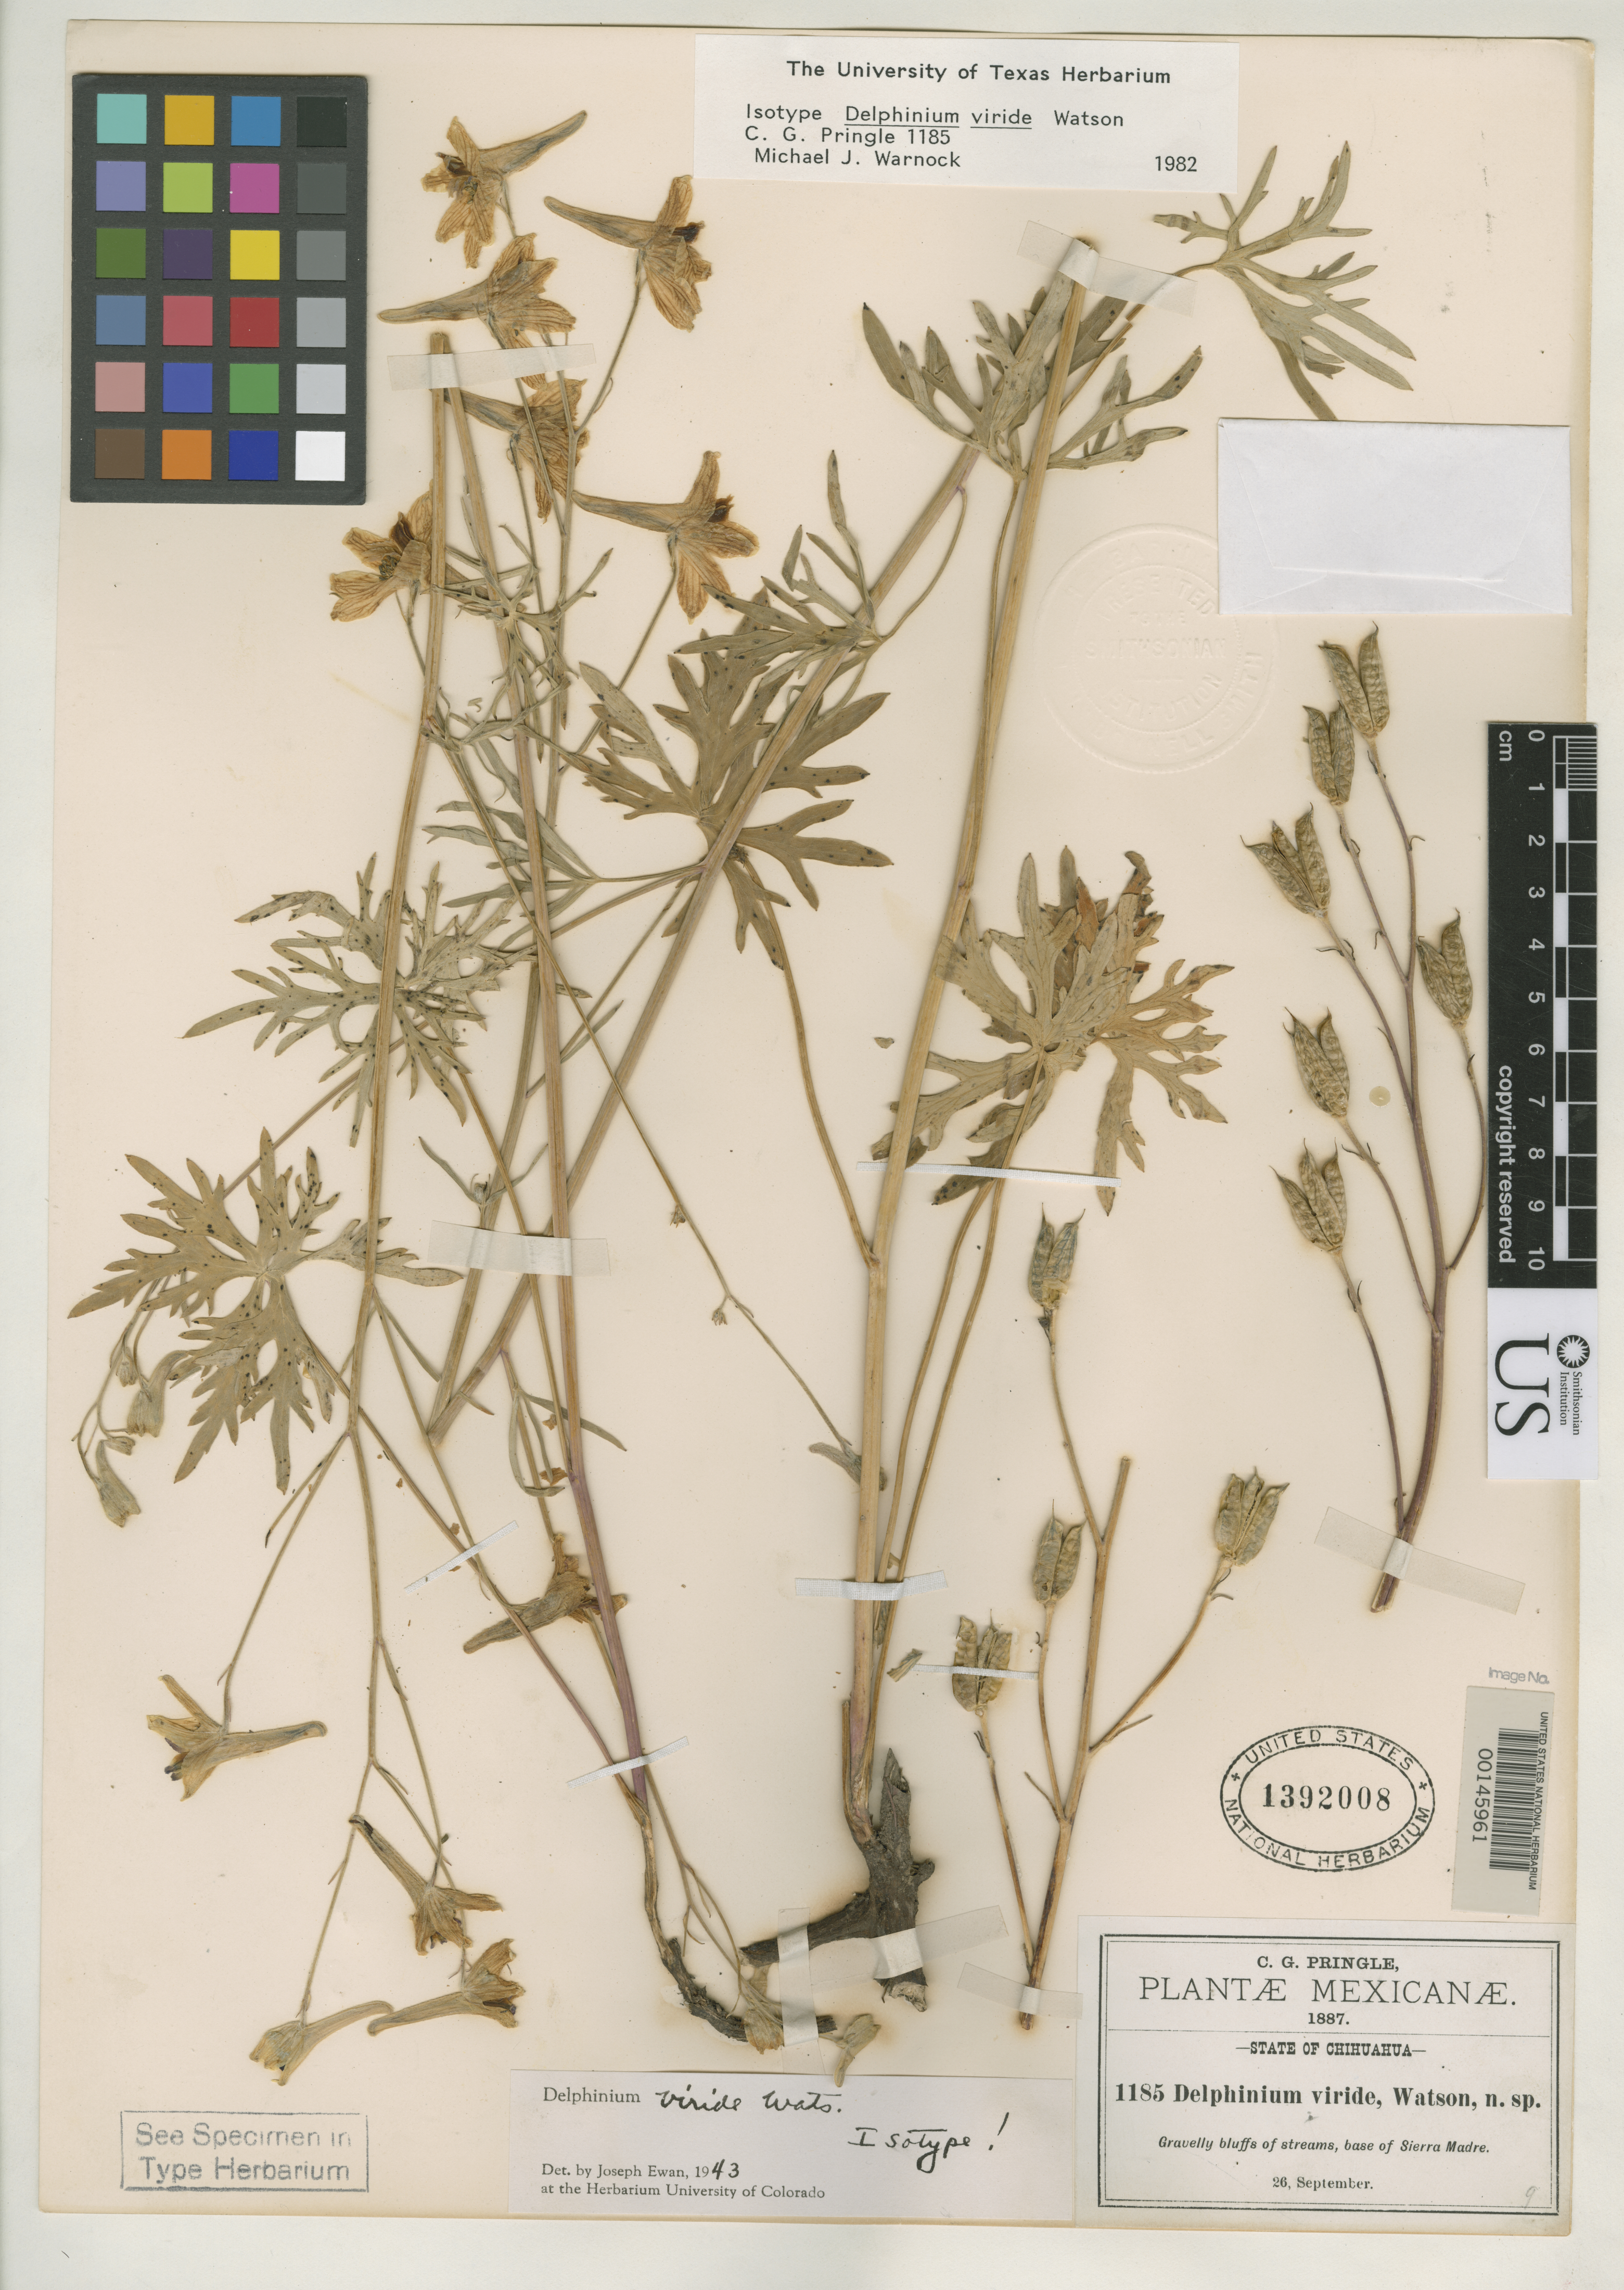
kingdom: Plantae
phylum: Tracheophyta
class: Magnoliopsida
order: Ranunculales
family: Ranunculaceae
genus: Delphinium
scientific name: Delphinium viride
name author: S. Watson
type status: Isotype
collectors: C. G. Pringle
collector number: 1185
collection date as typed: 26 Sep 1887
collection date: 1887-09-26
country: Mexico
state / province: Chihuahua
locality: Base of Sierra Madre.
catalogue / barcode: US 1392008